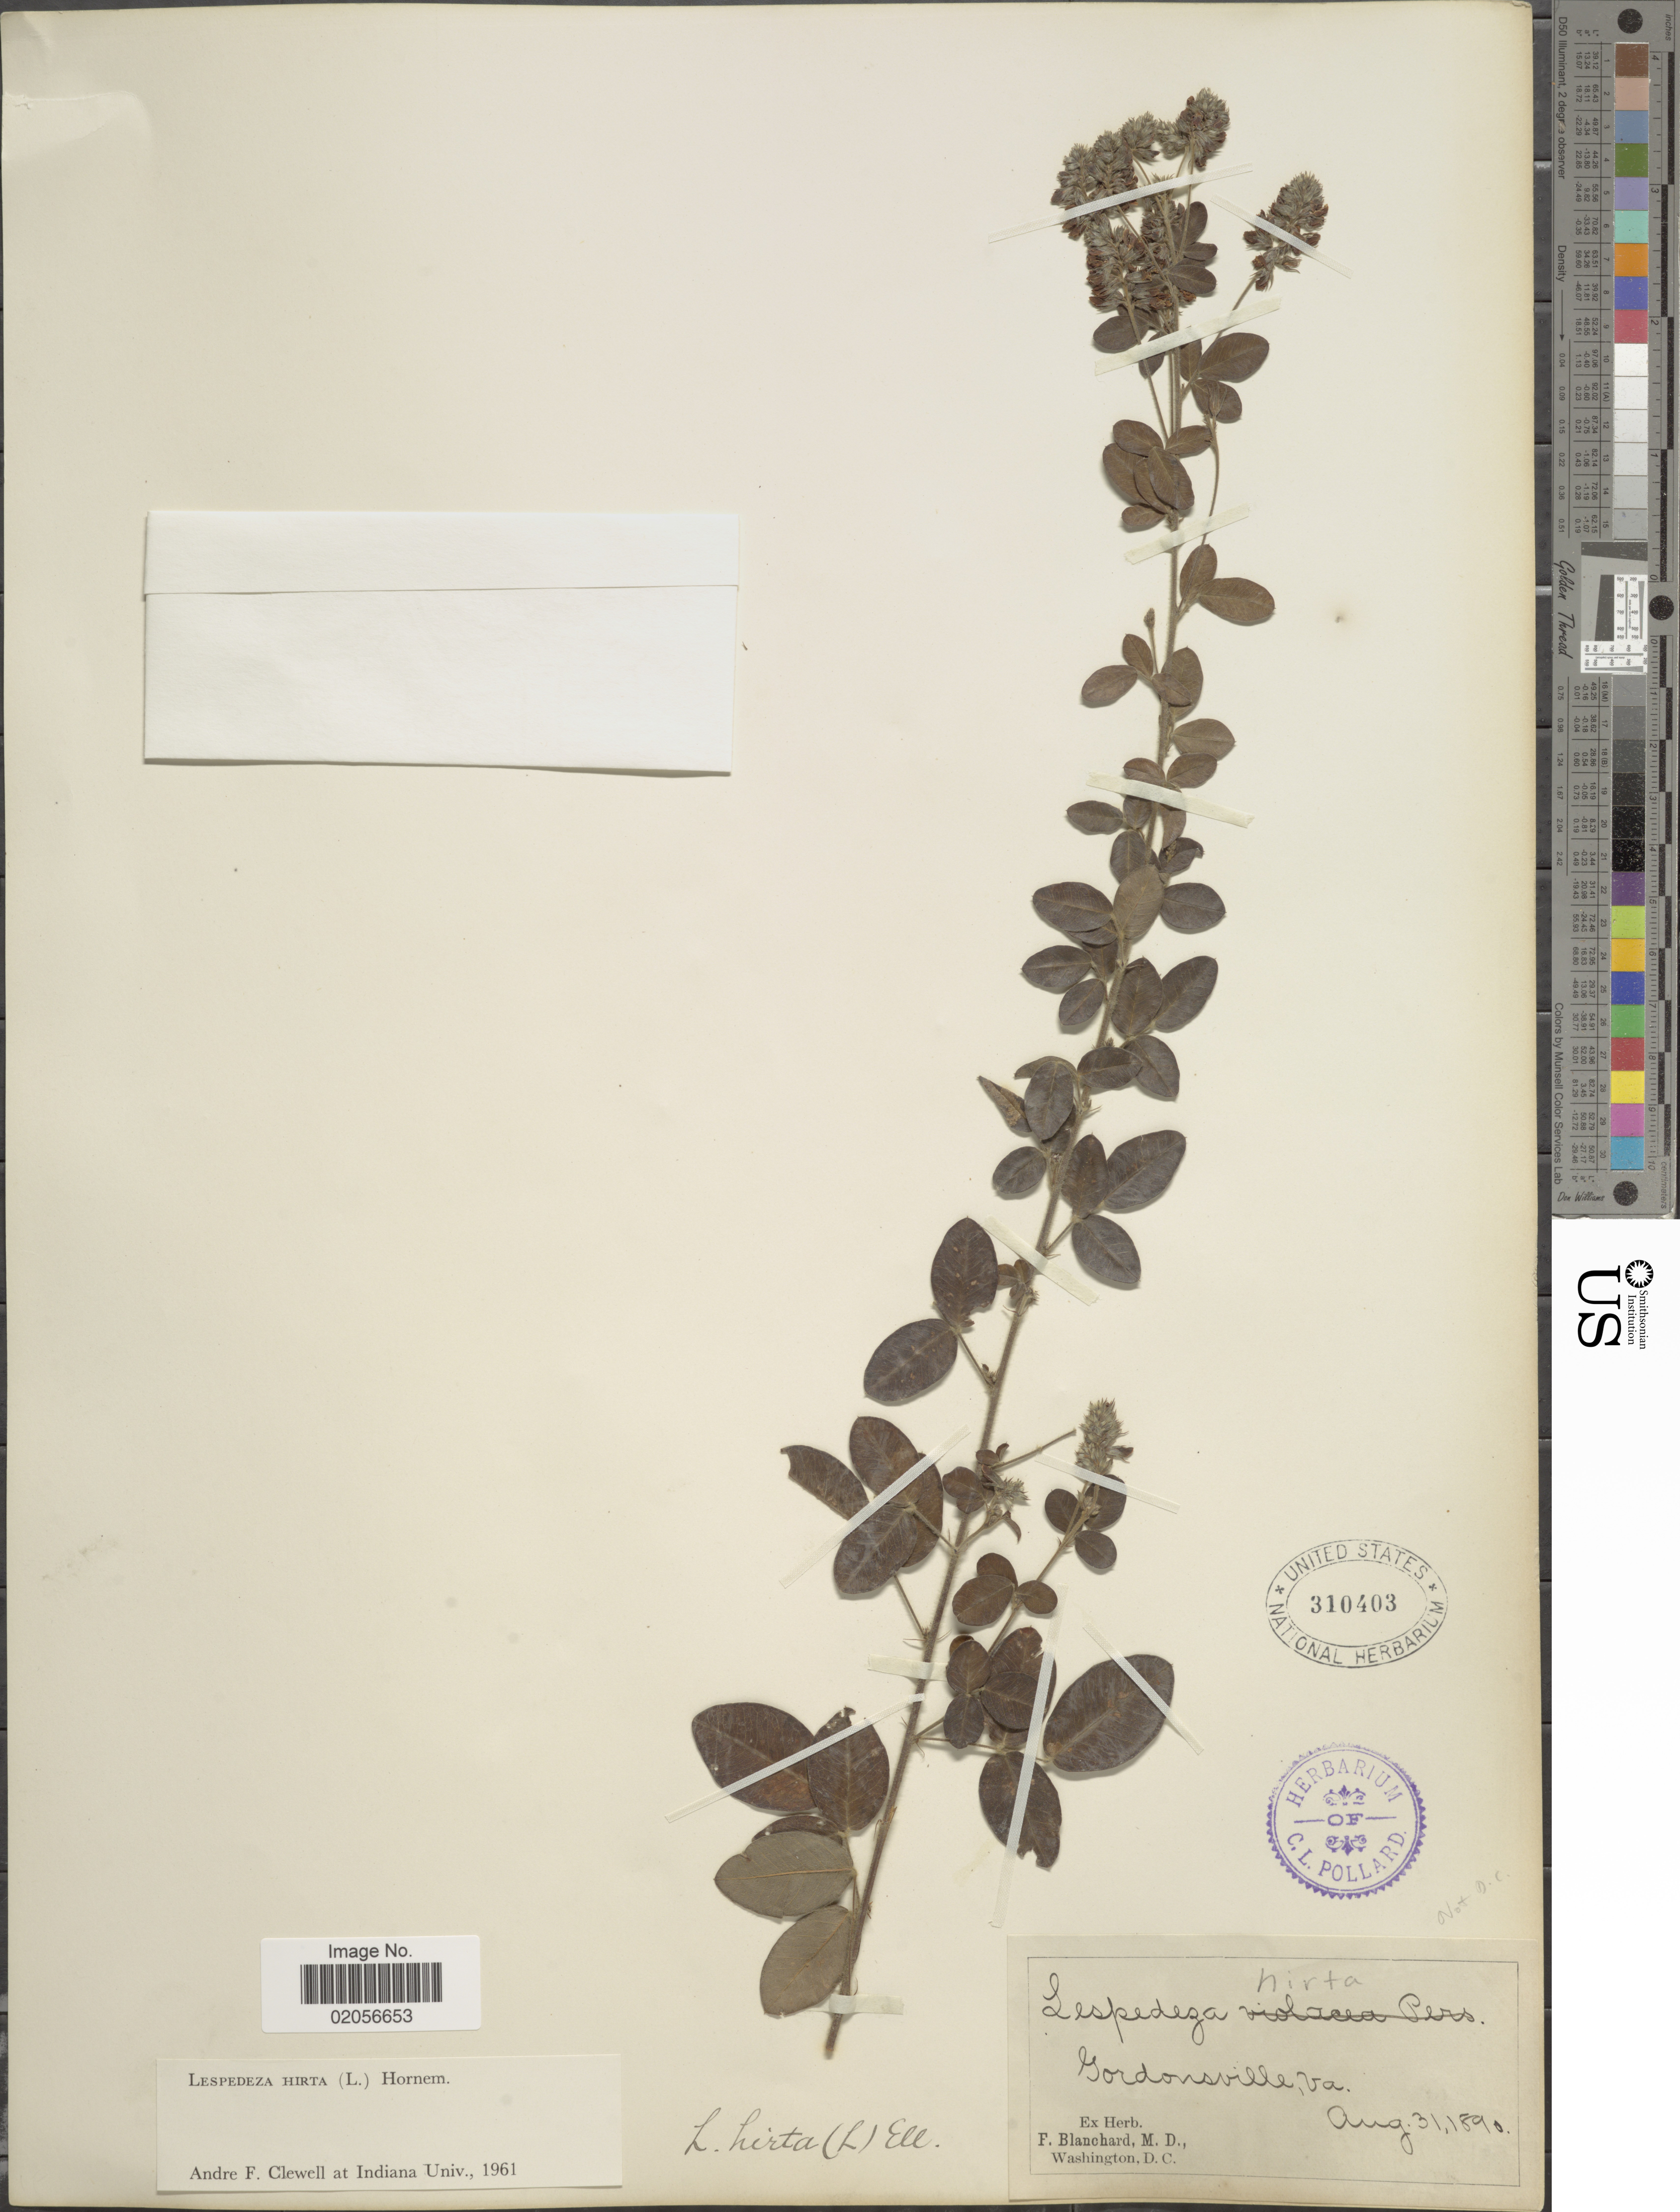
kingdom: Plantae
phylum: Tracheophyta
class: Magnoliopsida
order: Fabales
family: Fabaceae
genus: Lespedeza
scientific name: Lespedeza hirta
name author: (L.) Hornem.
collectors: ex herb. F. Blanchard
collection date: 1890-08-31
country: United States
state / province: Virginia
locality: Gordonsville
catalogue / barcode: US 310403